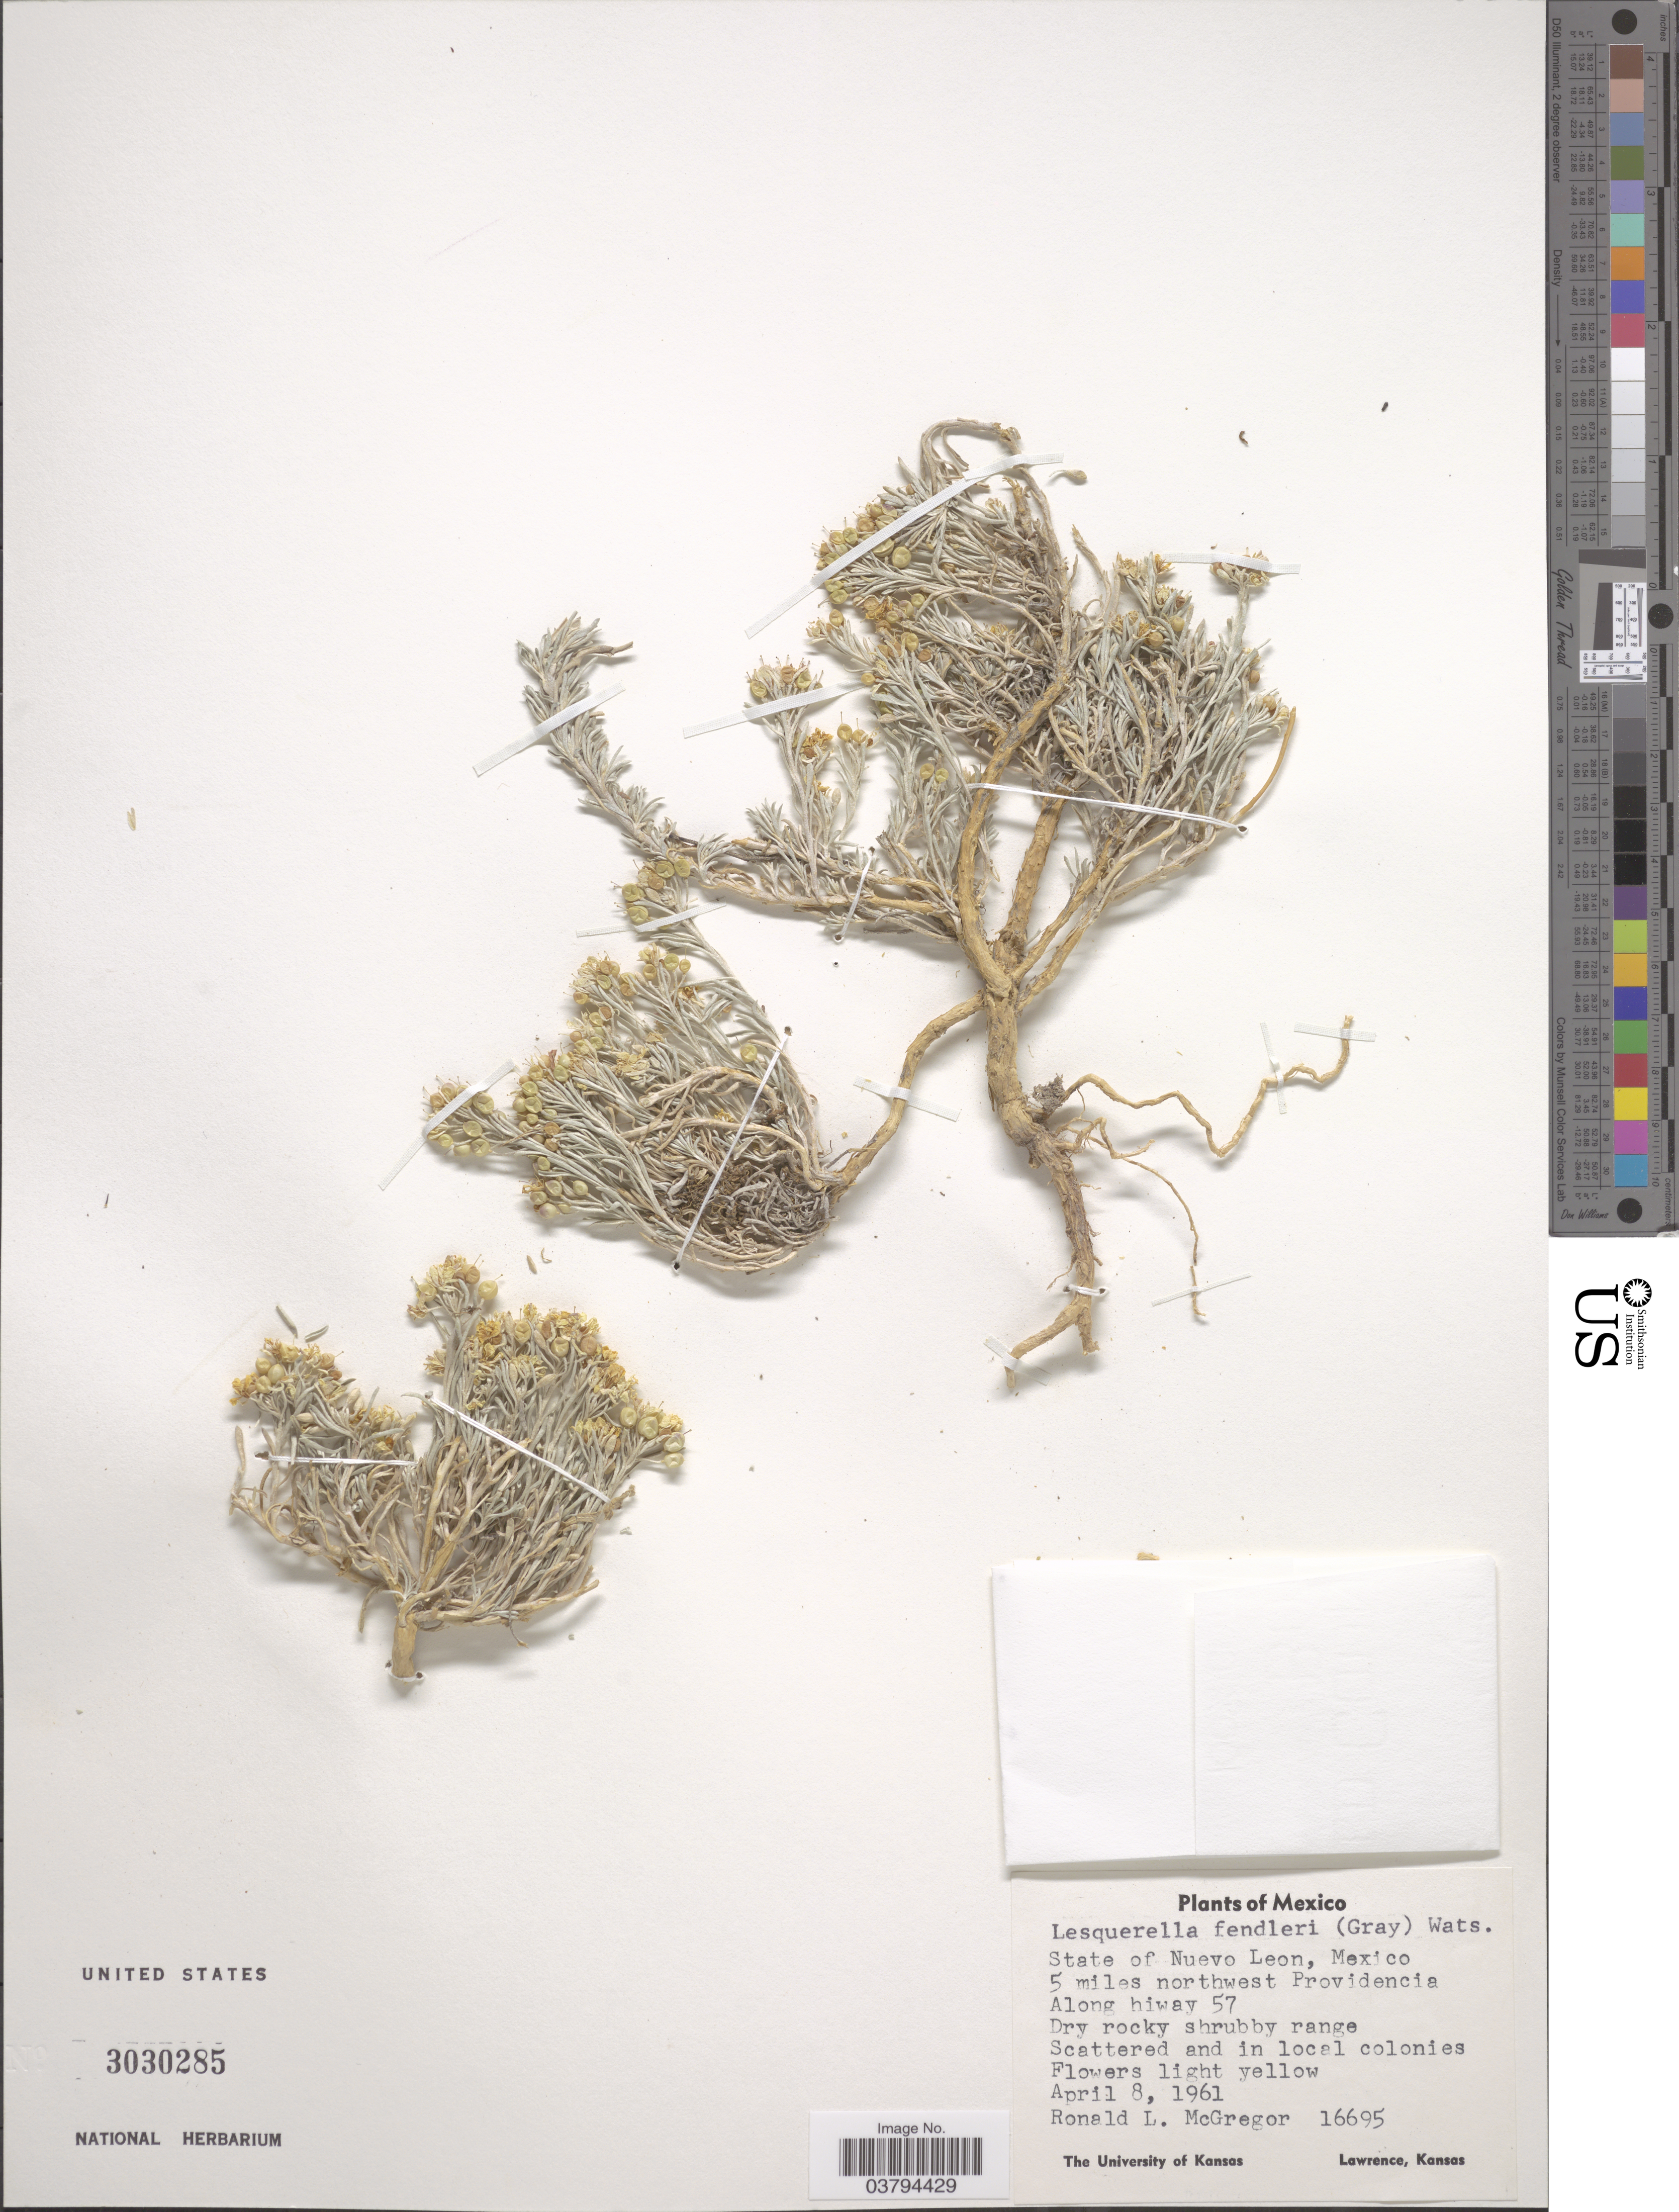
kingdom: Plantae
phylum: Tracheophyta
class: Magnoliopsida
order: Brassicales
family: Brassicaceae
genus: Lesquerella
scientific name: Lesquerella fendleri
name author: (A. Gray) S. Watson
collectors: R. McGregor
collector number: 16695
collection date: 1961-04-08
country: Mexico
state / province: Nuevo León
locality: State of Nuevo Leon, 5 miles northwest Providencia . Along hiway 57.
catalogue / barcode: US 3030285